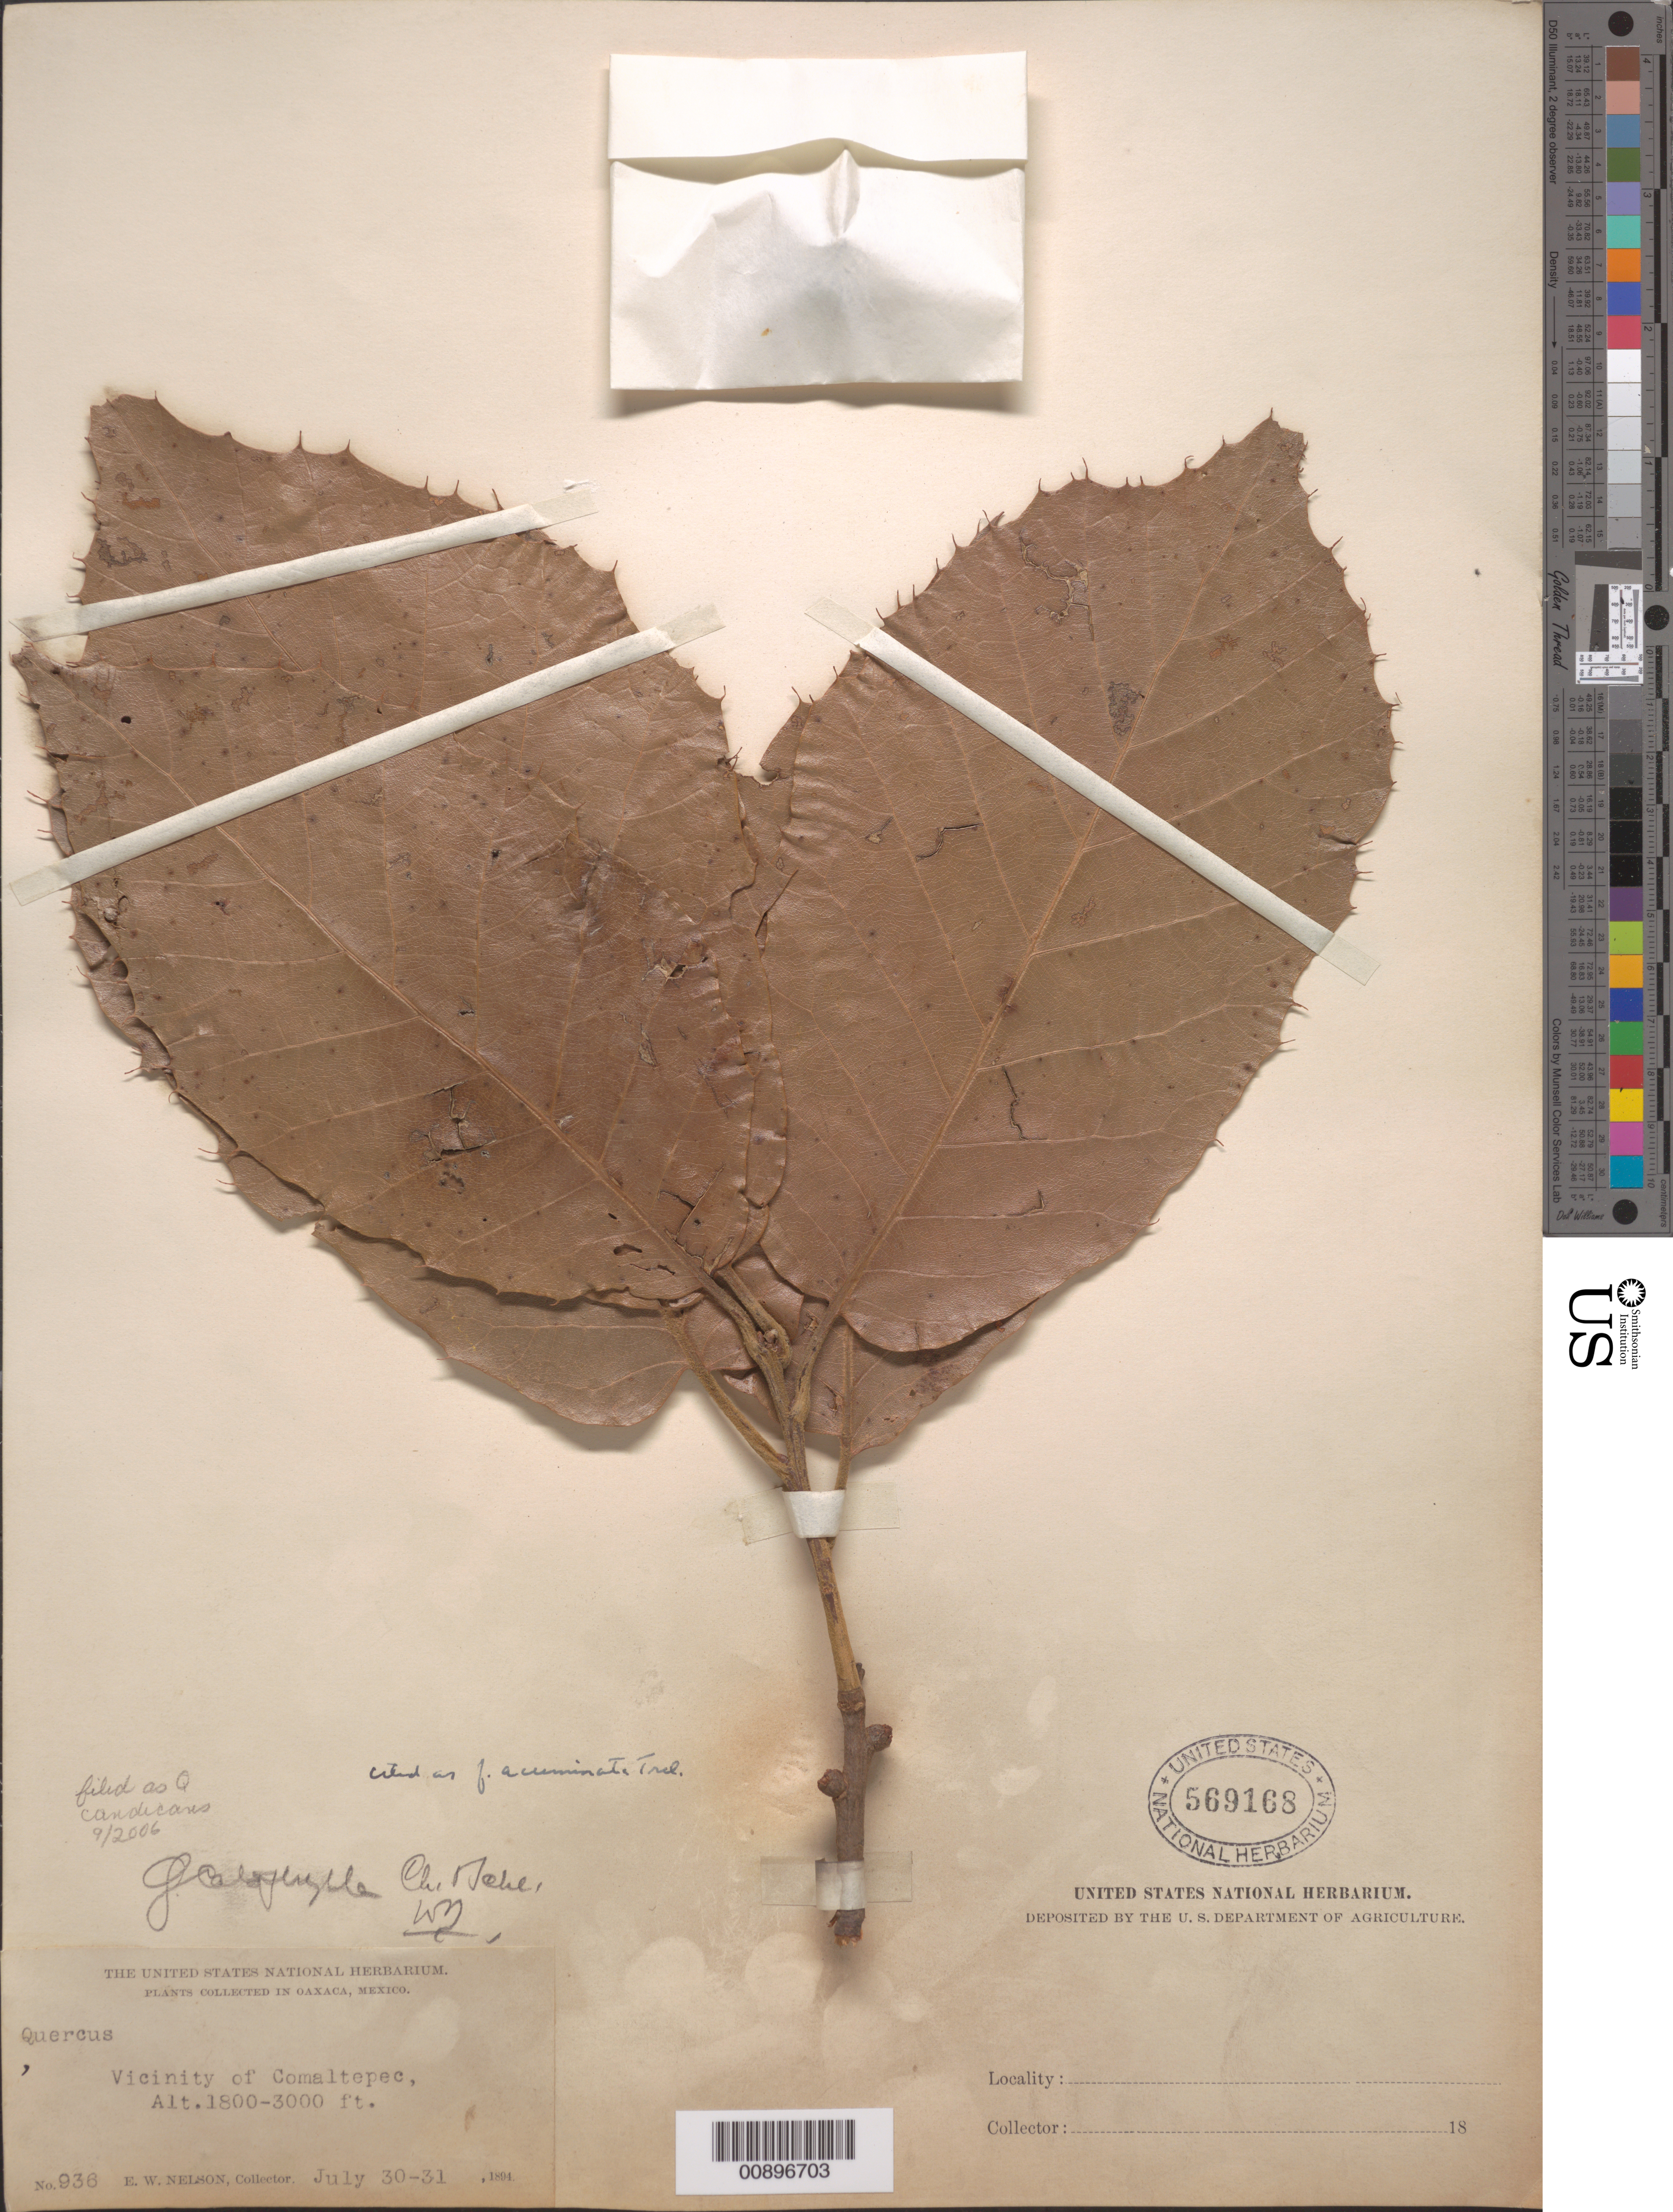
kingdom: Plantae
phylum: Tracheophyta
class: Magnoliopsida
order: Fagales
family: Fagaceae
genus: Quercus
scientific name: Quercus candicans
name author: Née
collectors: E. W. Nelson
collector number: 936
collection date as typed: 30 Jul 1894 to 31 Jul 1894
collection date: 1894-07-30/1894-07-31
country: Mexico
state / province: Oaxaca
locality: Vicinity of Comaltepec, Oaxaca.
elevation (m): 549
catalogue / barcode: US 569168